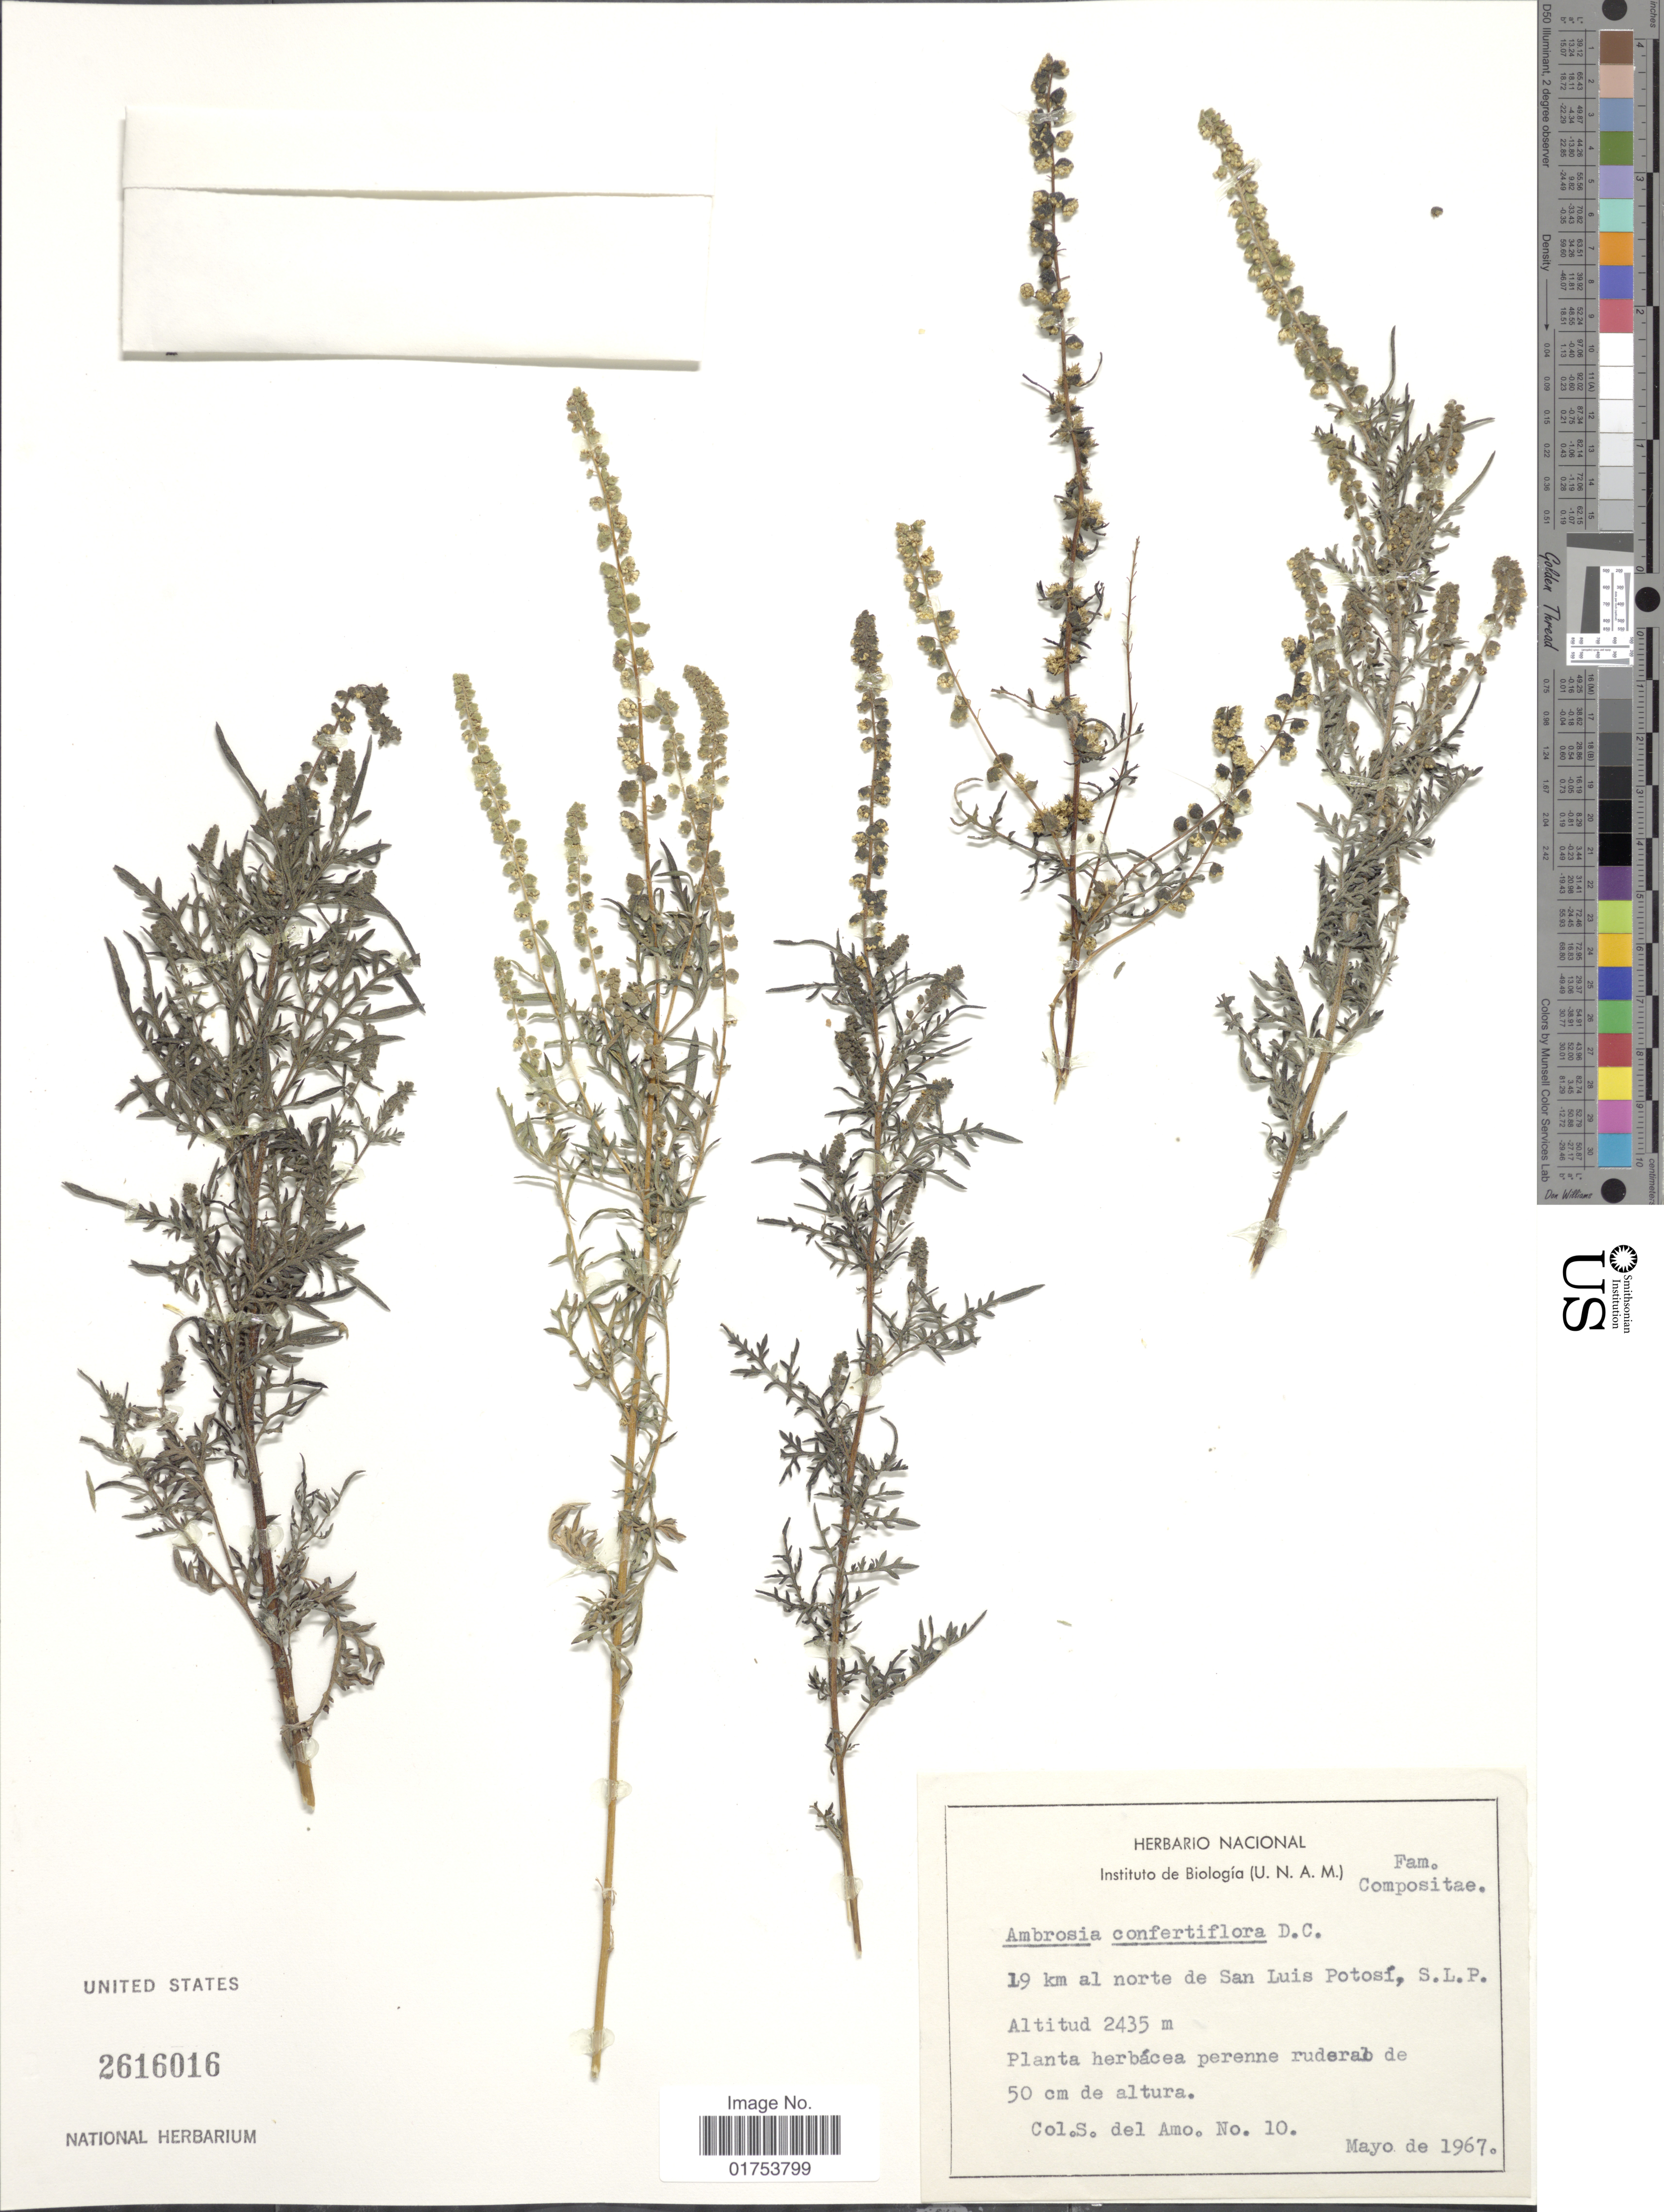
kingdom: Plantae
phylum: Tracheophyta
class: Magnoliopsida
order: Asterales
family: Asteraceae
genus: Ambrosia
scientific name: Ambrosia confertiflora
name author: DC.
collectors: S. Amo.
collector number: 10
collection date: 1967-05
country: Mexico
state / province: San Luis Potosí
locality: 19 km al norte de San Luis Potosi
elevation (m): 2435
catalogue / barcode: US 2616016